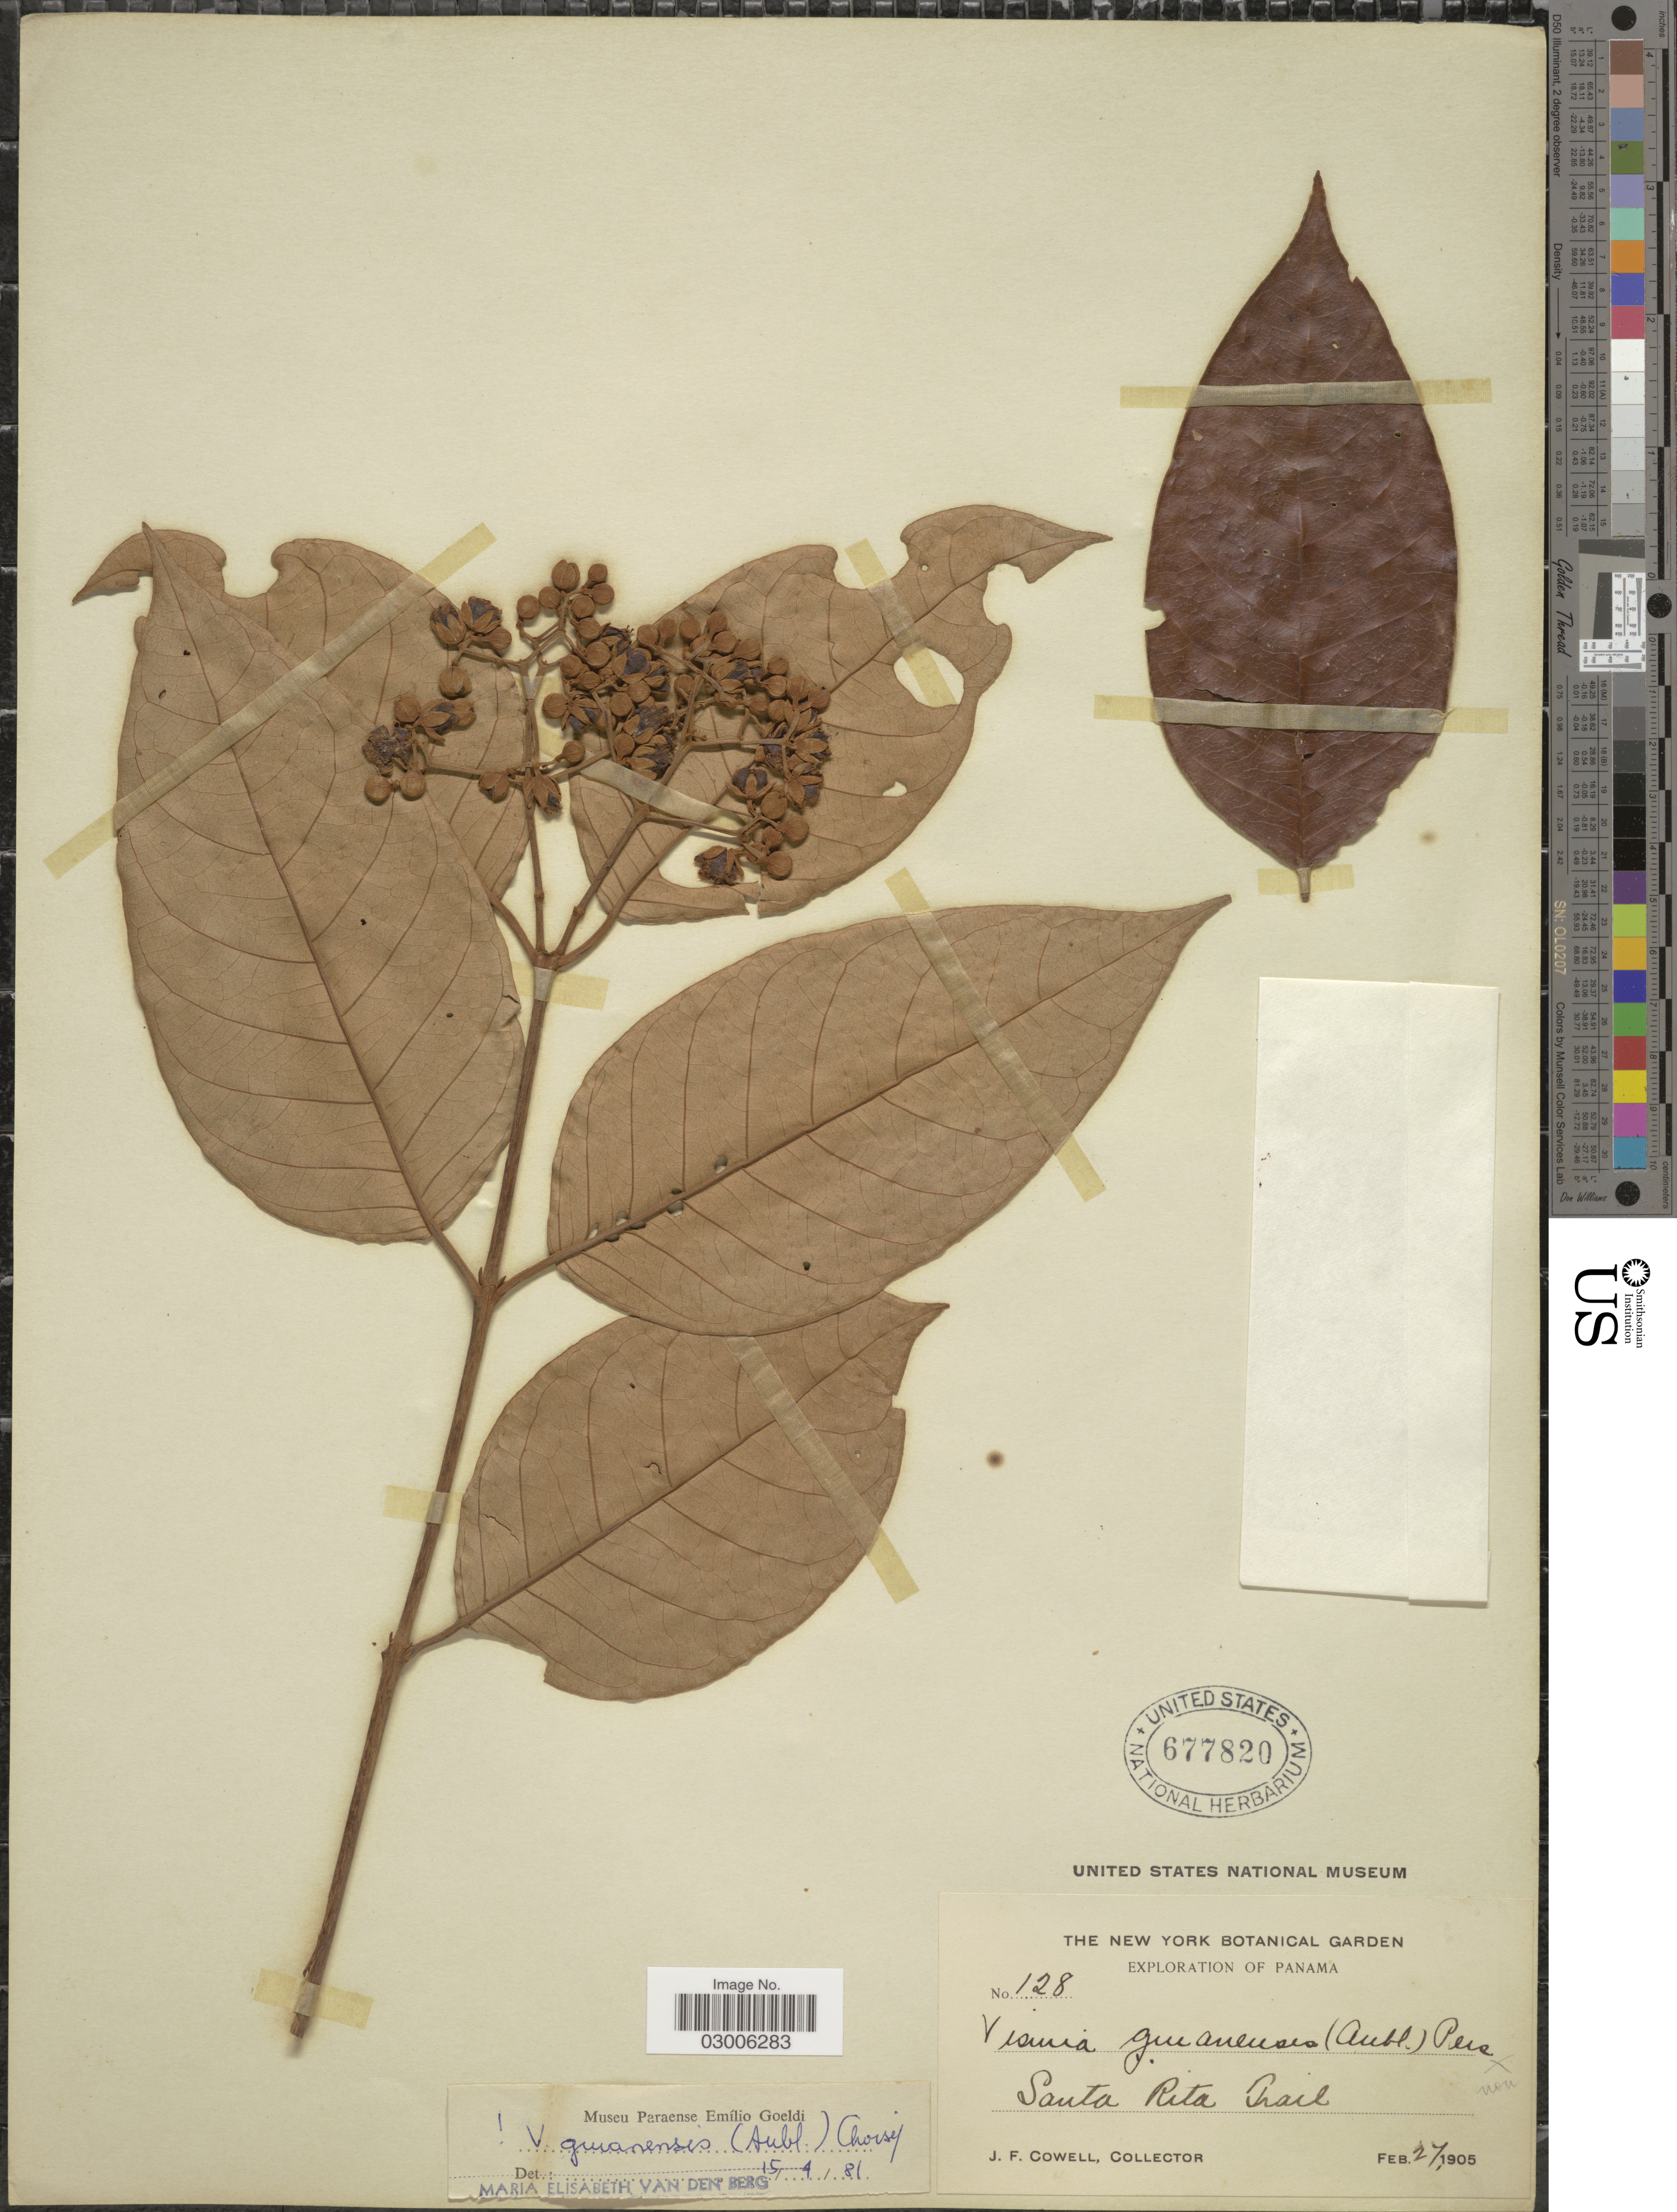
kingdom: Plantae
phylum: Tracheophyta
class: Magnoliopsida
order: Malpighiales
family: Hypericaceae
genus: Vismia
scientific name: Vismia guianensis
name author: (Aubl.) Pers.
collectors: J. F. Cowell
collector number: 128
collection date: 1905-02-27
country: Panama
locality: Santa Rita Trail.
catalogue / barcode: US 677820